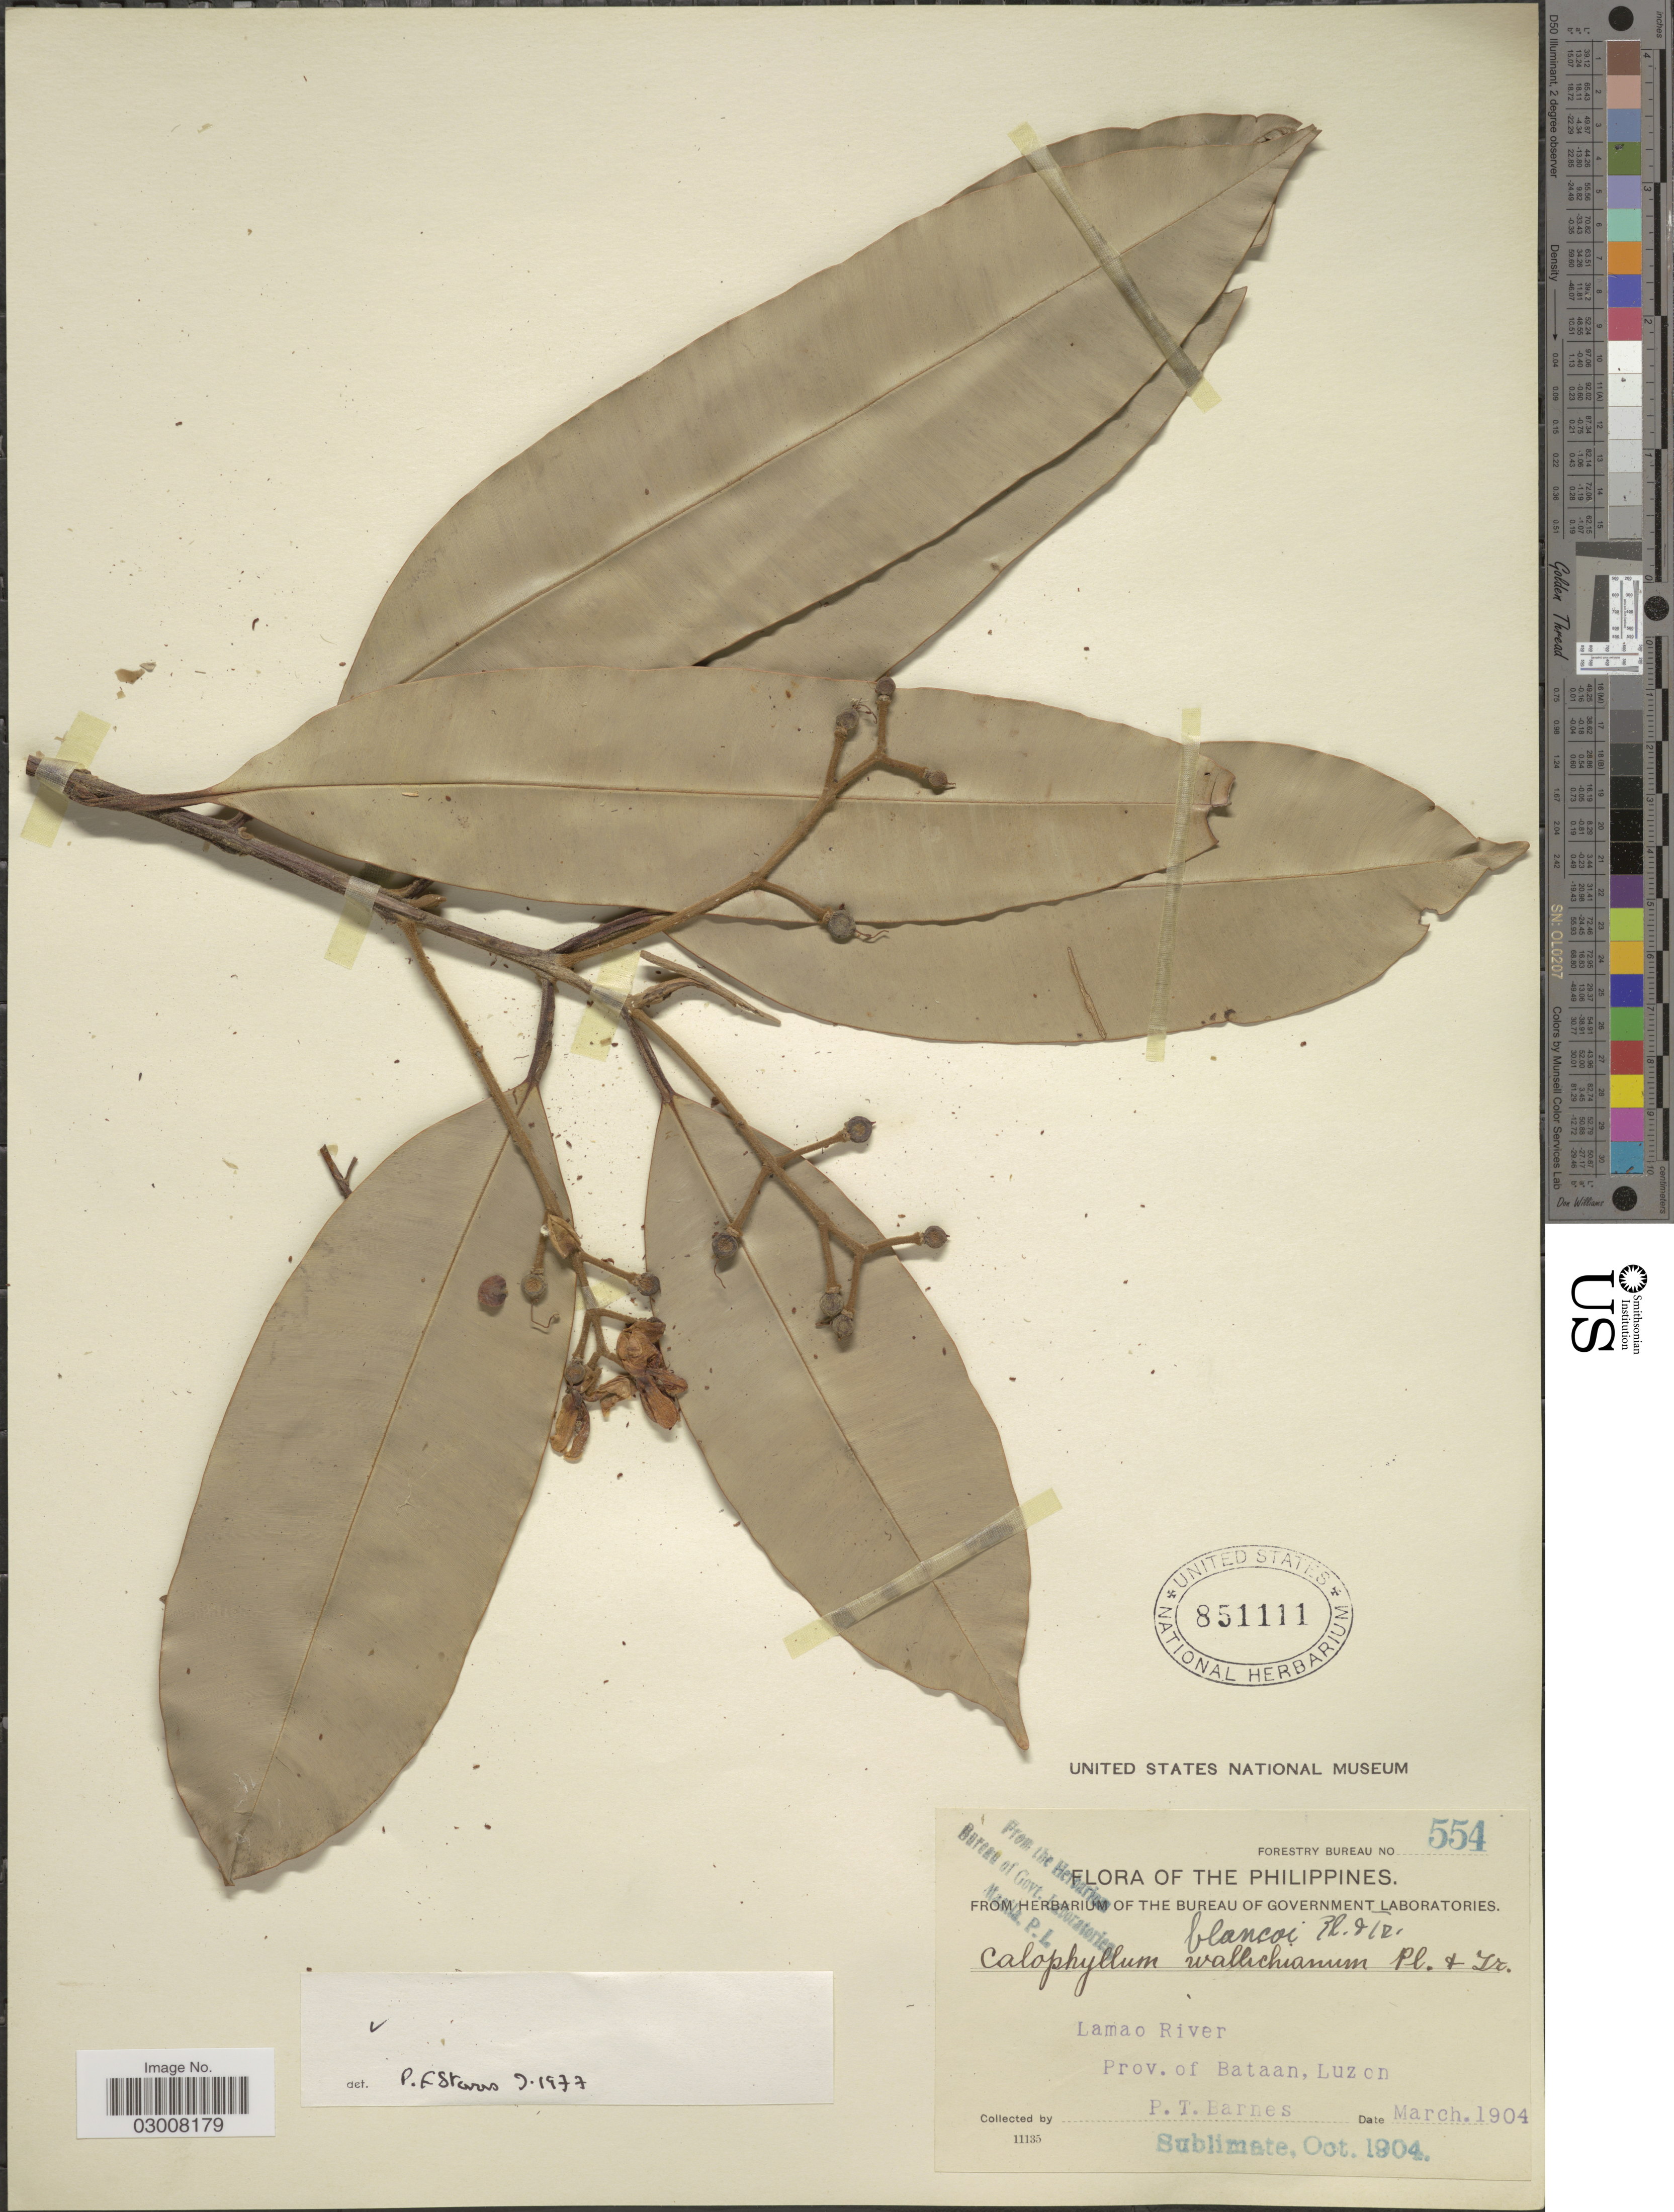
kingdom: Plantae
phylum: Tracheophyta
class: Magnoliopsida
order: Malpighiales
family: Calophyllaceae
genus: Calophyllum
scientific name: Calophyllum blancoi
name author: Planch. & Triana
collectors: P. Barnes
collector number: Forestry Bureau 554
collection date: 1904-03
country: Philippines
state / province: Central Luzon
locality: Lamao River, Province of Bataan, Luzon.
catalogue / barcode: US 851111